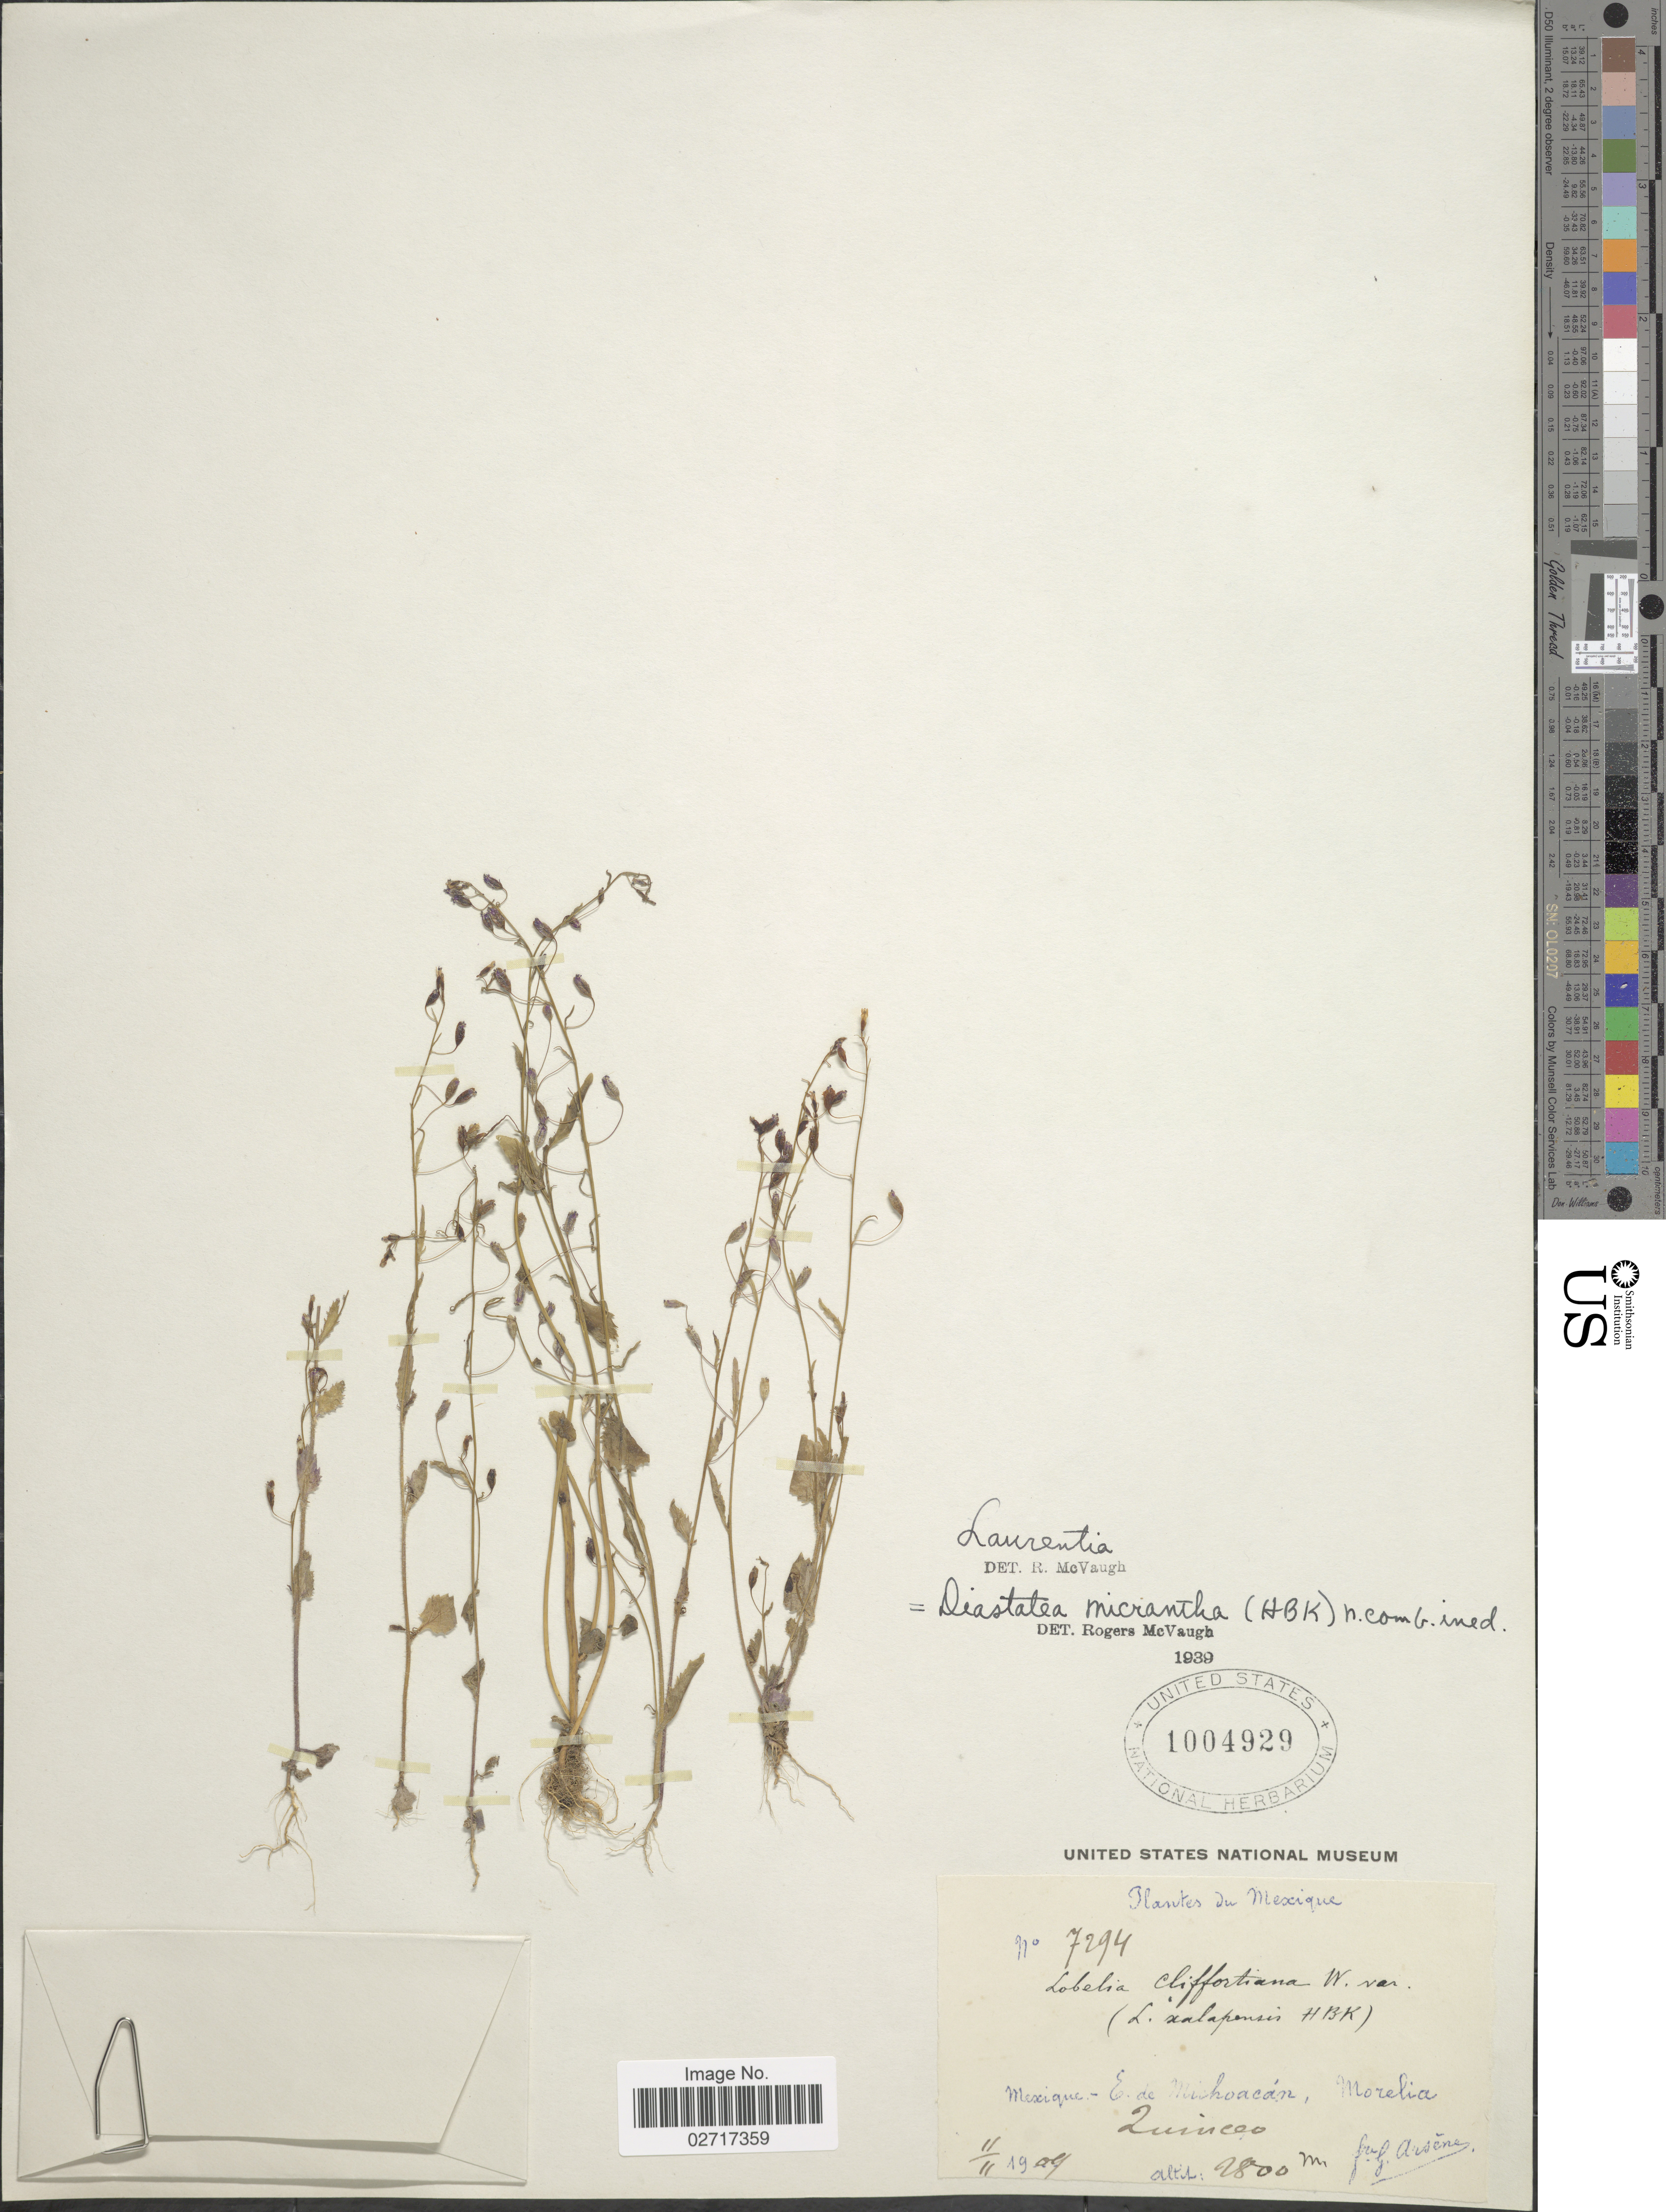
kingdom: Plantae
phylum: Tracheophyta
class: Magnoliopsida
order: Asterales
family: Campanulaceae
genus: Diastatea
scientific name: Diastatea micrantha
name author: (Kunth) McVaugh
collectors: Bro. G. Arsène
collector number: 7294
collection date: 1909-11-11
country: Mexico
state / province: Michoacán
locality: Quinceo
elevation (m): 2800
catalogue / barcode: US 1004929